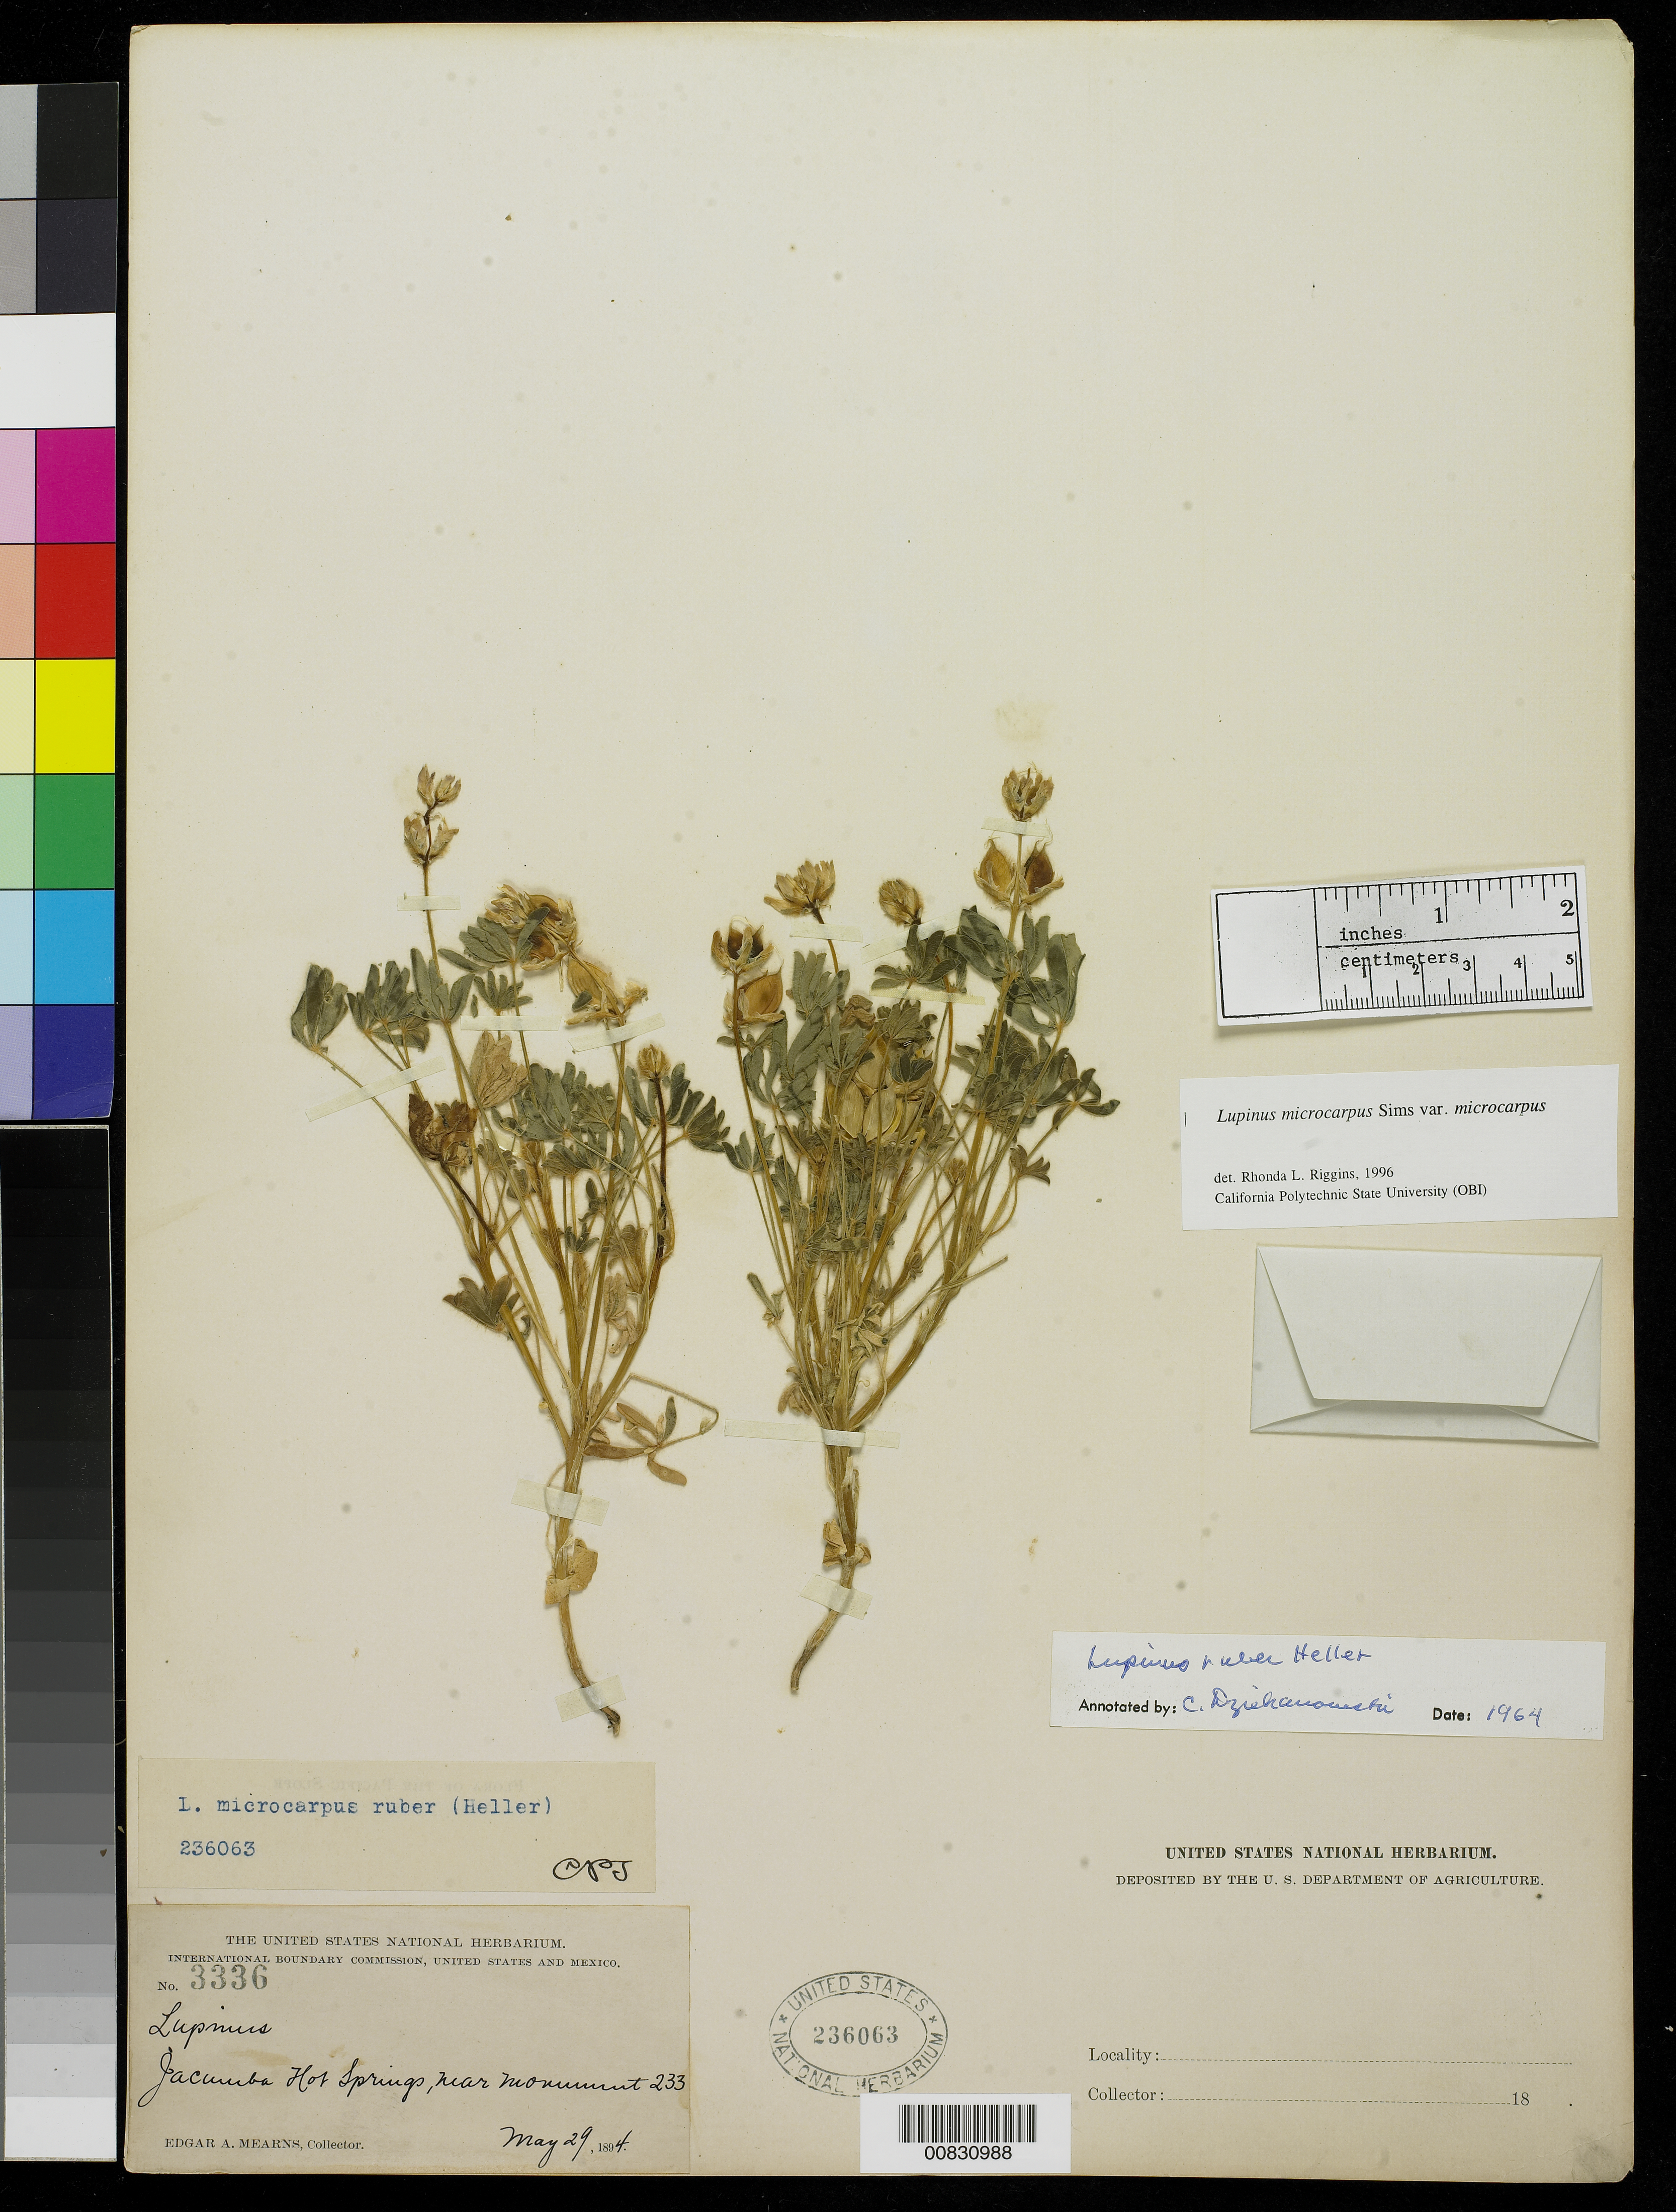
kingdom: Plantae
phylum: Tracheophyta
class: Magnoliopsida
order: Fabales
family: Fabaceae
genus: Lupinus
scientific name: Lupinus microcarpus var. microcarpus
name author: Sims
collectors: E. A. Mearns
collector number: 3336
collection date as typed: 29 May 1894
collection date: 1894-05-29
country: United States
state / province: California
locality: Jacumba Hot Springs, near monument no. 233.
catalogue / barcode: US 236063